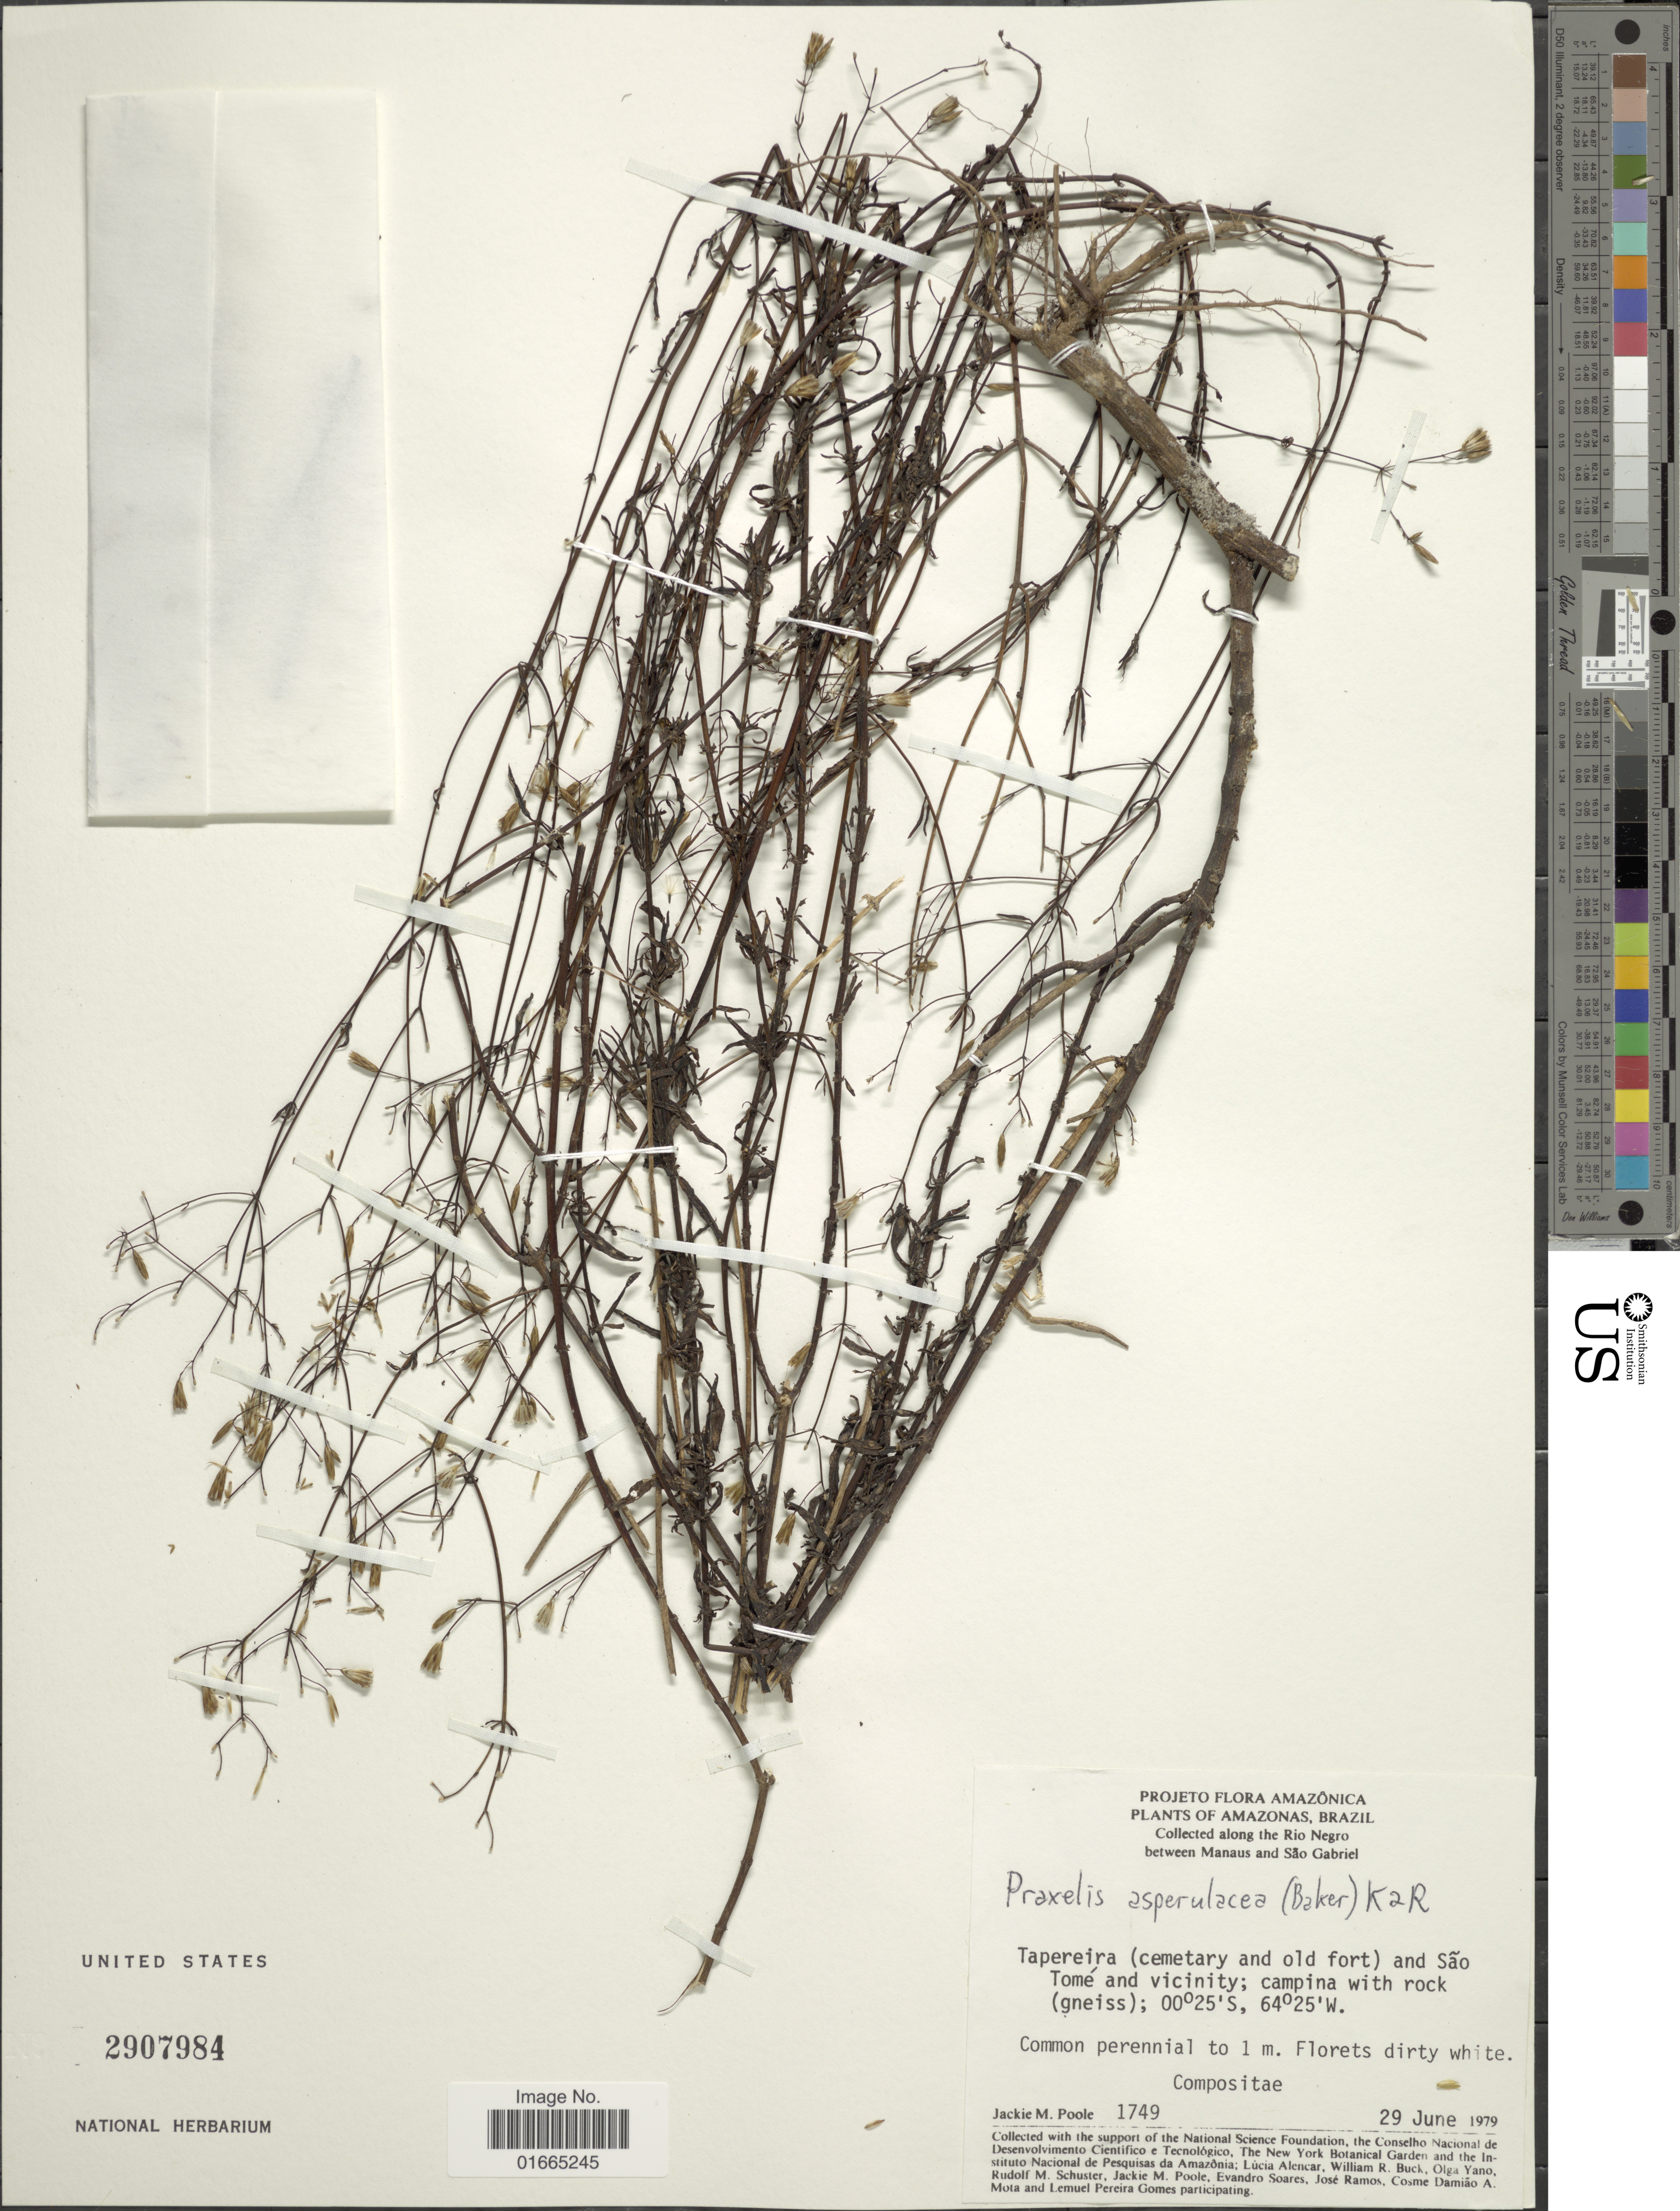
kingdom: Plantae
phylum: Tracheophyta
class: Magnoliopsida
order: Asterales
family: Asteraceae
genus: Praxelis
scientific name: Praxelis asperulacea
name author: (Baker) R.M. King & H. Rob.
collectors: J. M. Poole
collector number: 1749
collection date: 1979-06-29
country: Bolivia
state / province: Santa Cruz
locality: Along the Rio Negro between Manaus and São Gabriel. Tapereira (cemetary and old fort) and São Tomé and vicinity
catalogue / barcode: US 2907984